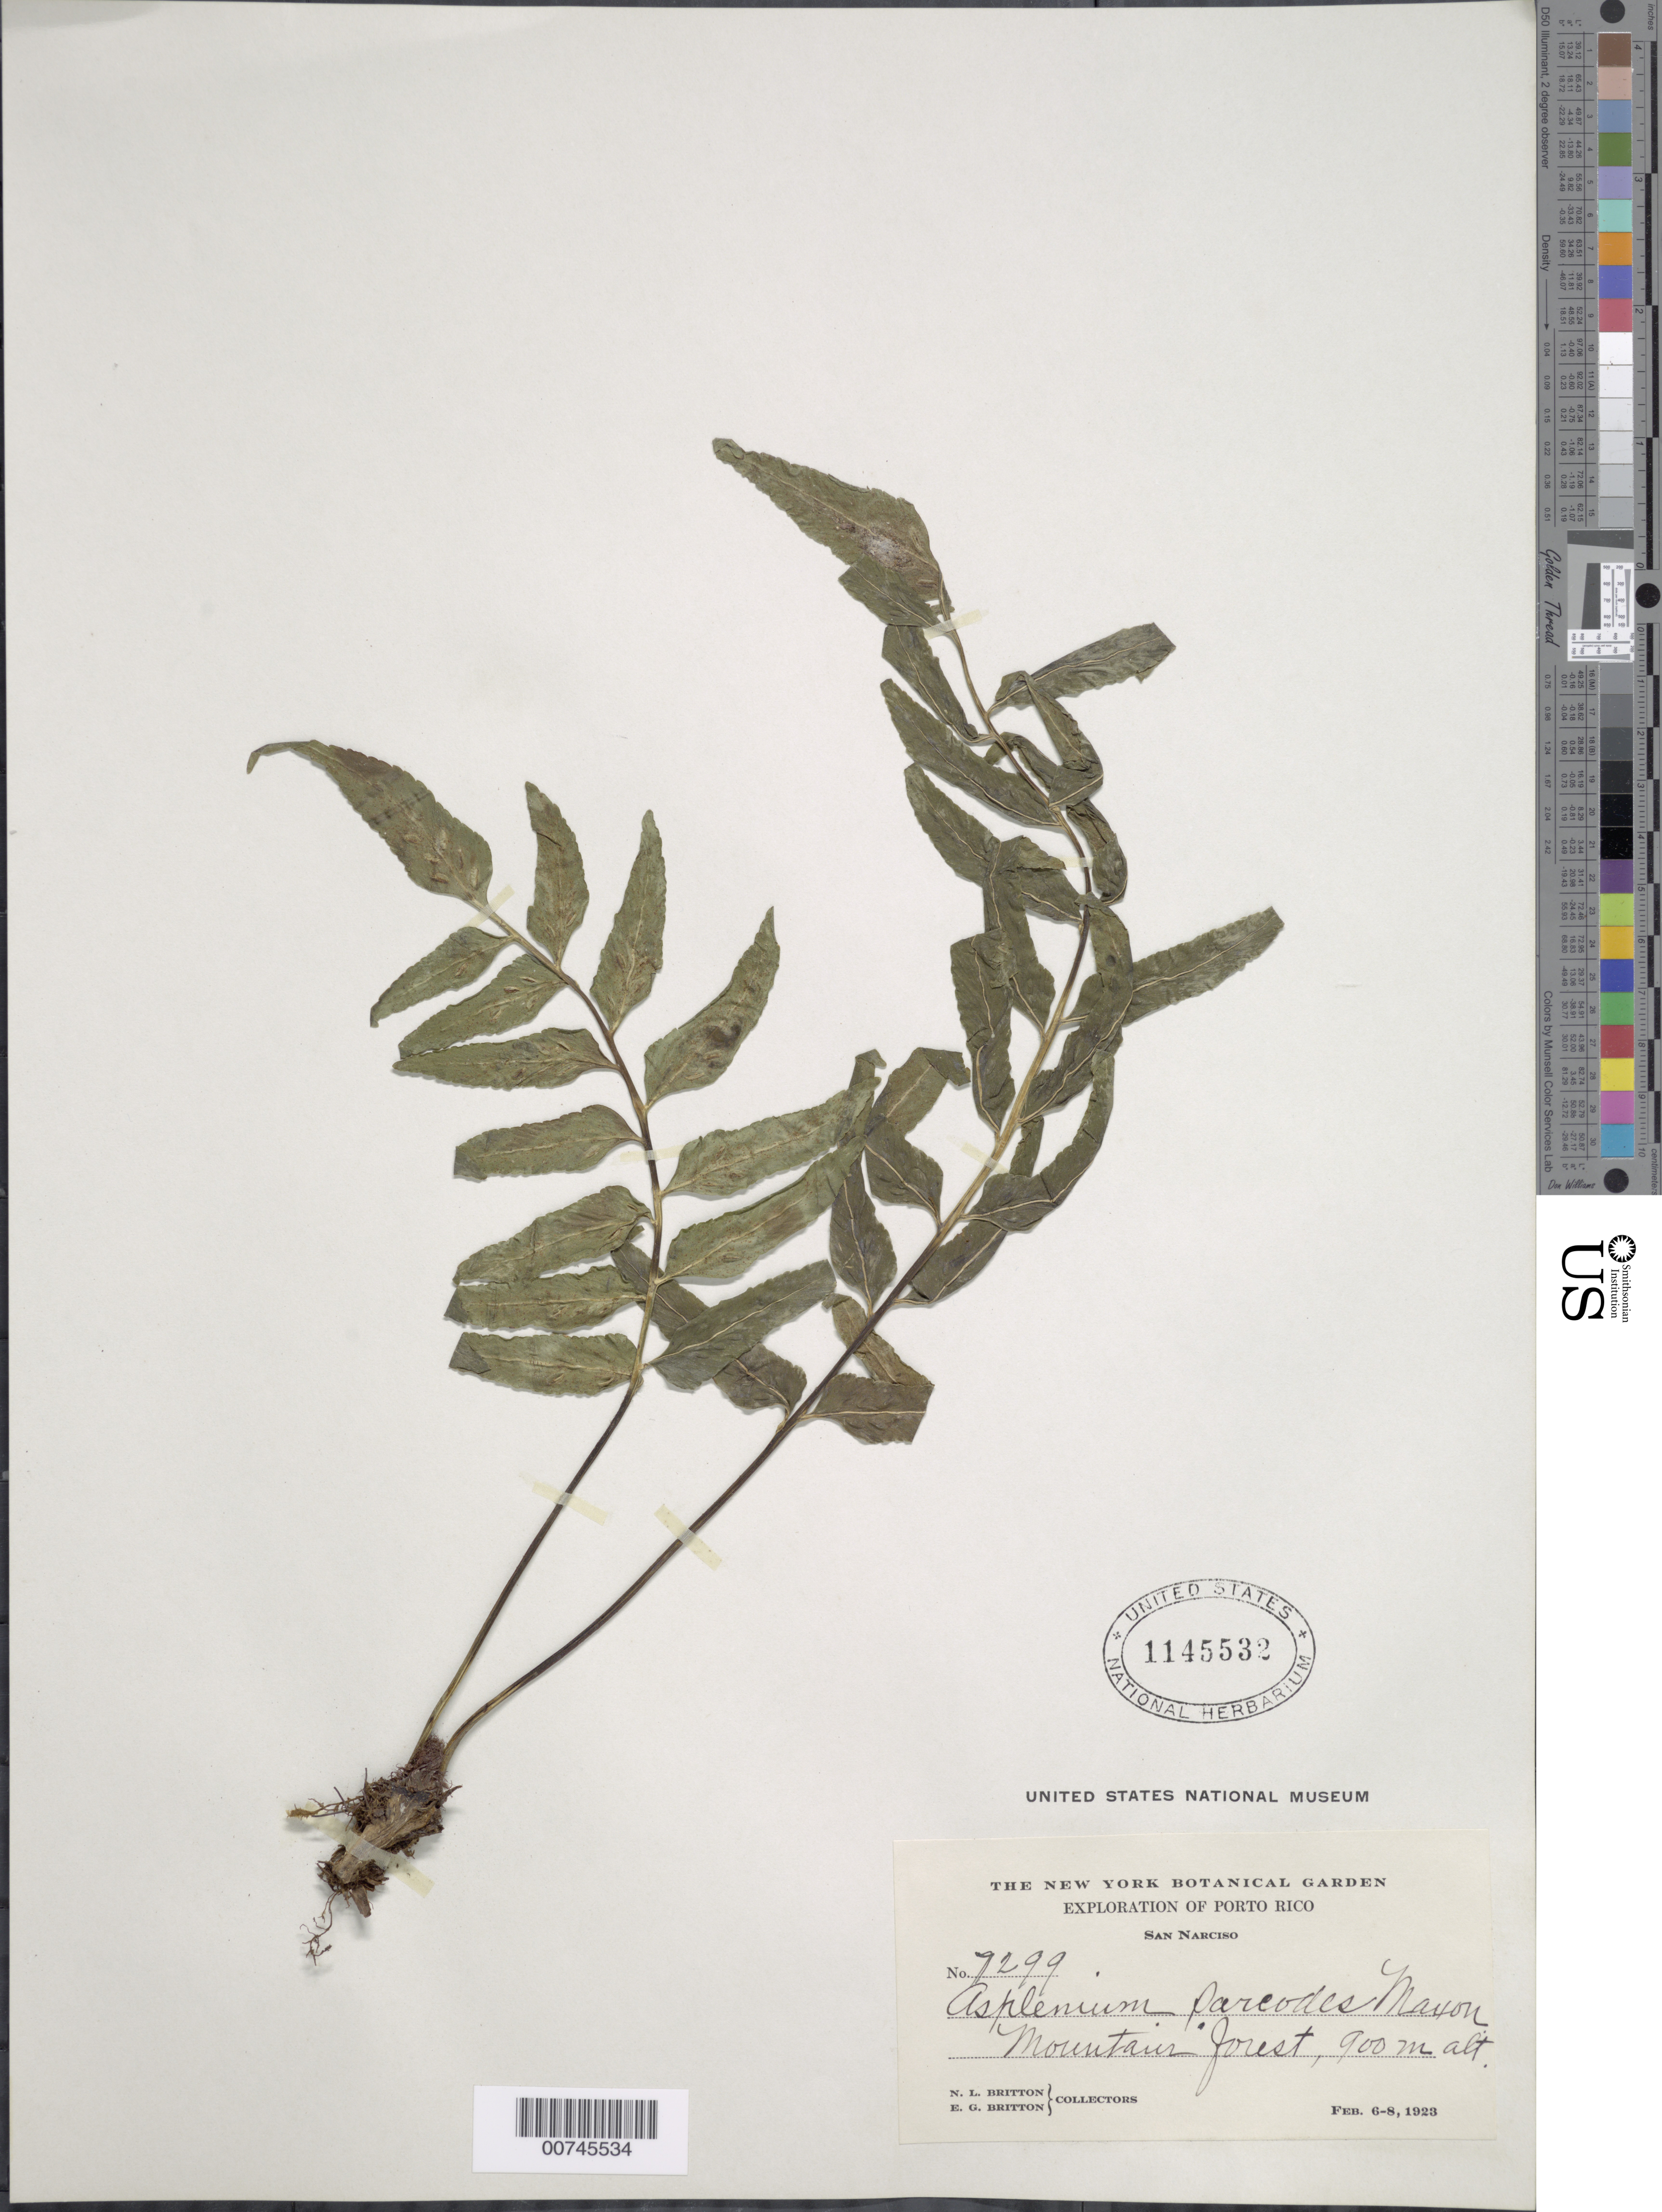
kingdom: Plantae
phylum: Tracheophyta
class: Polypodiopsida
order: Polypodiales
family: Aspleniaceae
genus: Asplenium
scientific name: Asplenium feei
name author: Kunze ex Fée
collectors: N. Britton & E. G. Britton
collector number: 7299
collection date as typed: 06 Feb 1923 to 08 Feb 1923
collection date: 1923-02-06/1923-02-08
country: Puerto Rico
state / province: Jayuya (?)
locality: San Narciso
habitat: Mountain forest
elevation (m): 900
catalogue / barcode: US 1145532